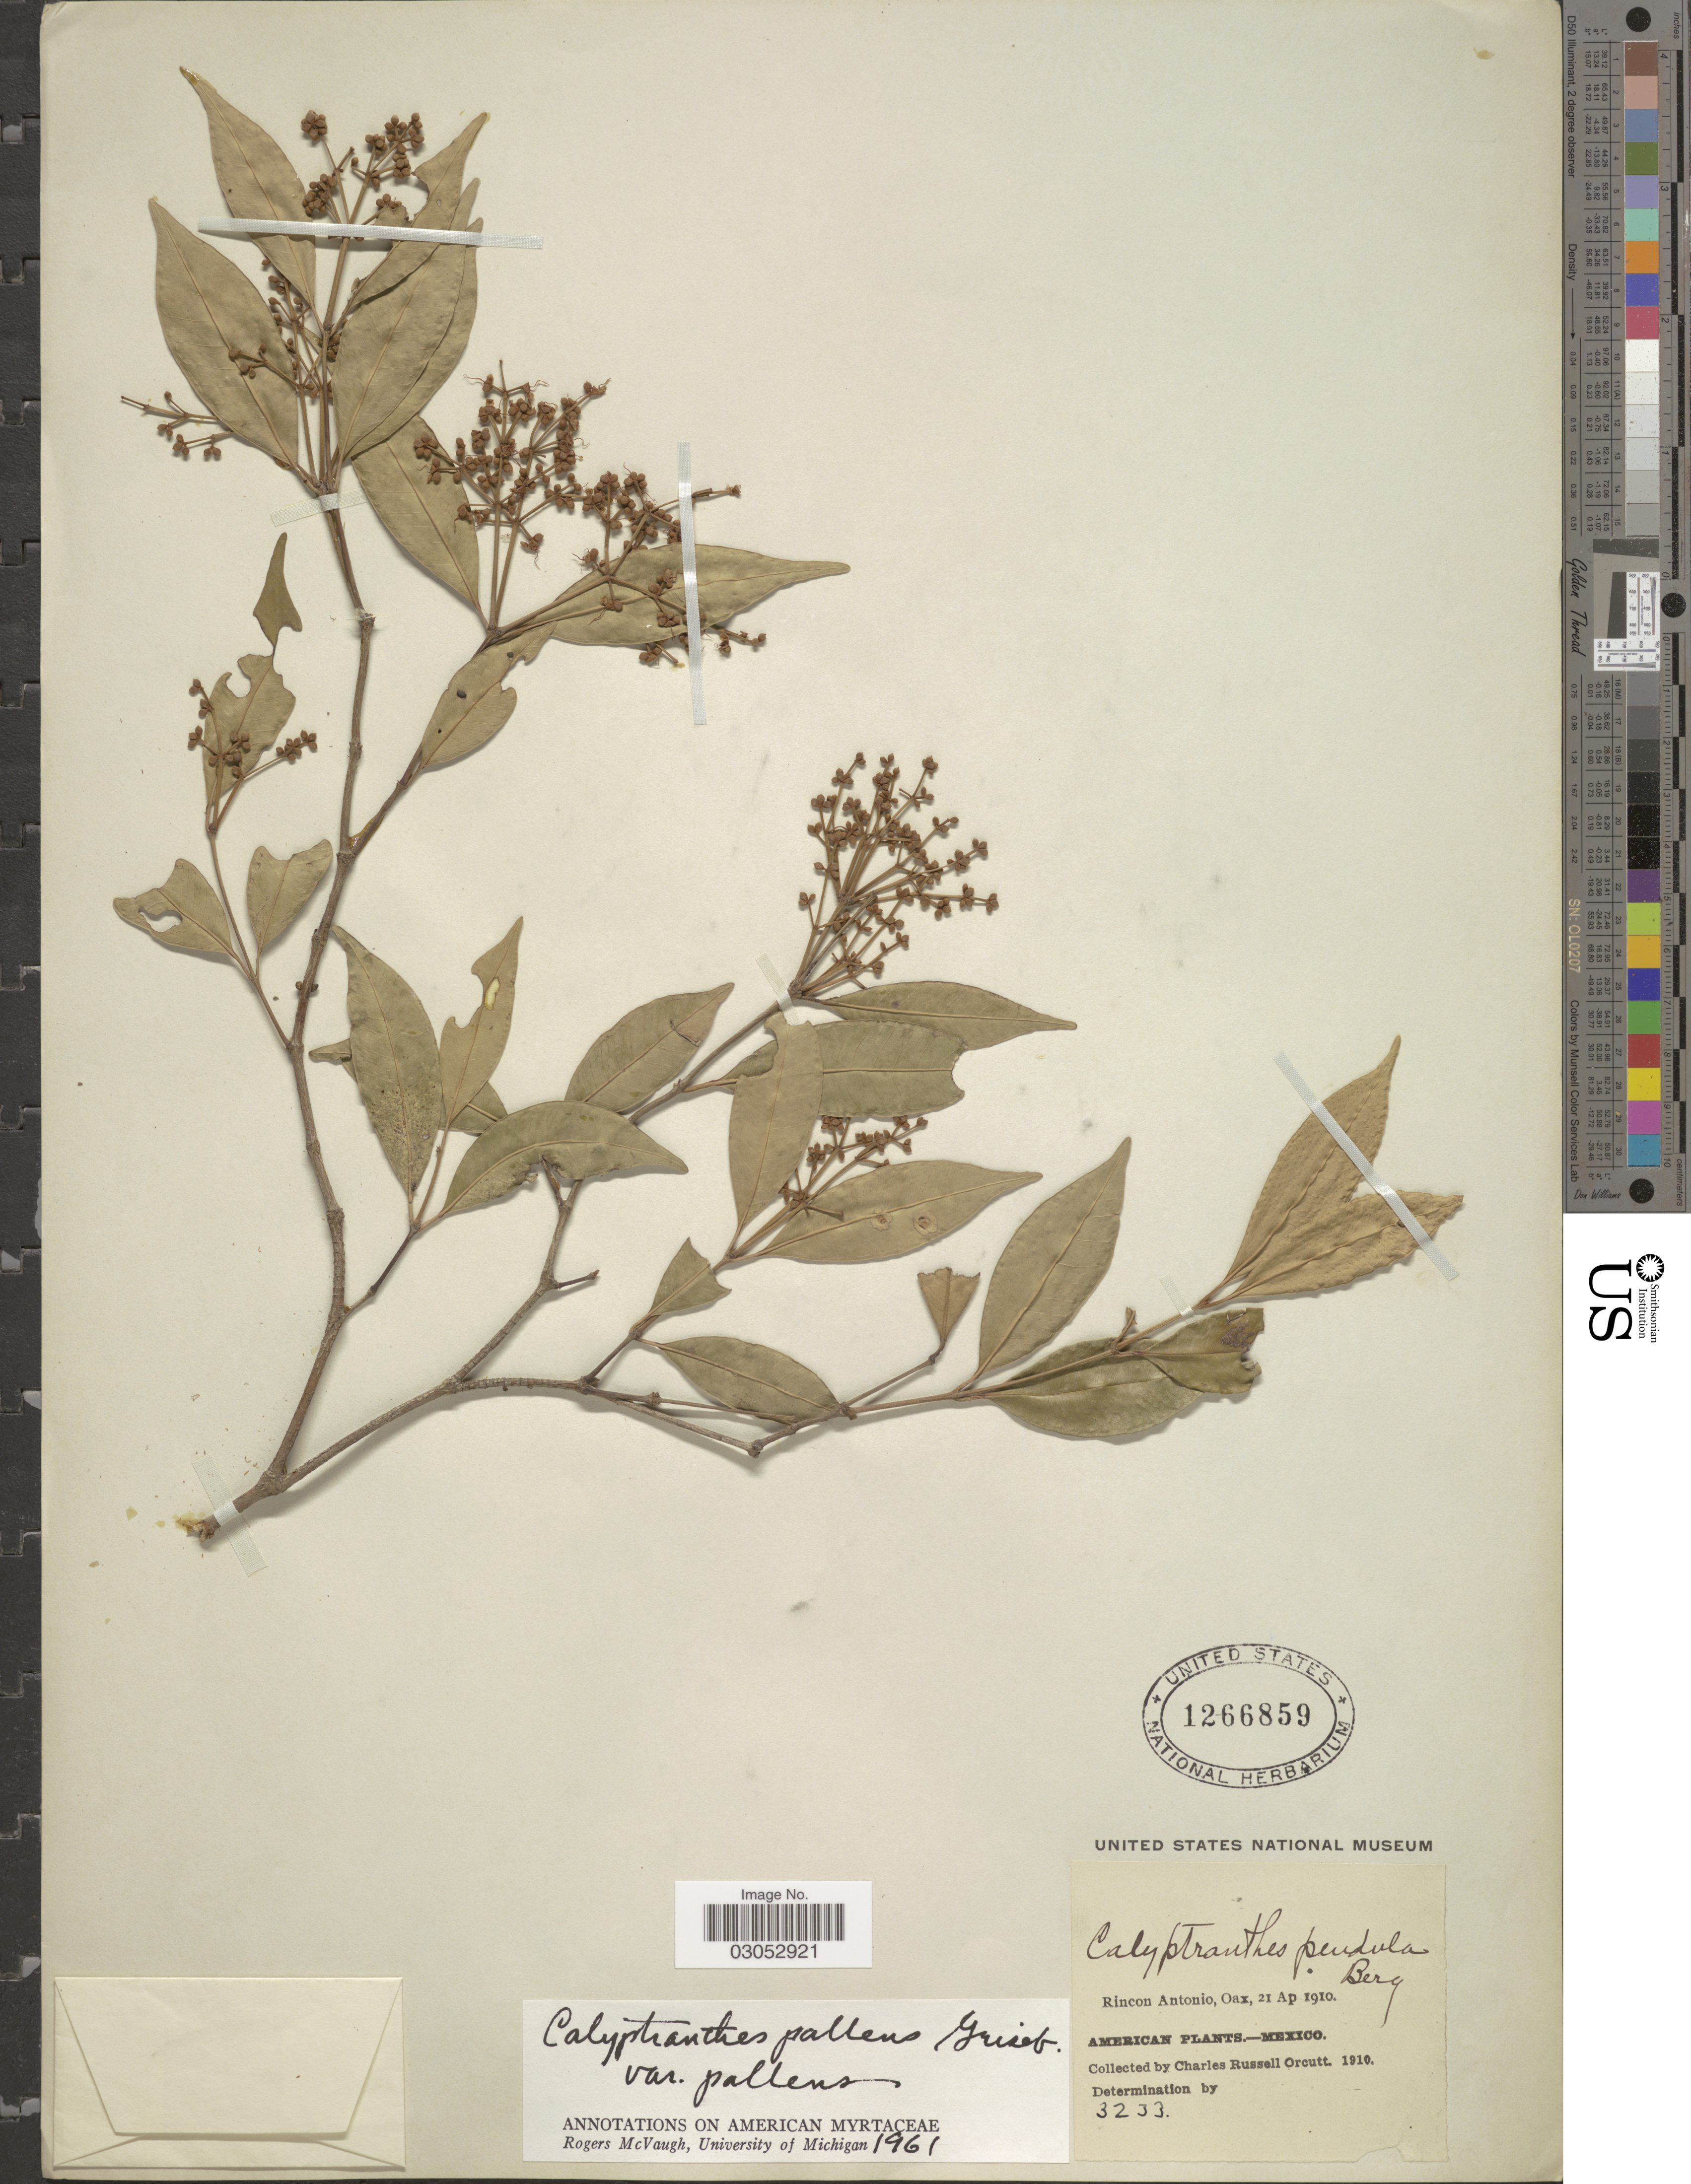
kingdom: Plantae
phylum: Tracheophyta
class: Magnoliopsida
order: Myrtales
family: Myrtaceae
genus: Myrcia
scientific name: Myrcia neopallens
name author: A.R. Lourenço & E. Lucas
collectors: C. R. Orcutt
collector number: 3233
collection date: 1910-04-21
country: Mexico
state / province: Oaxaca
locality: Rincon Antonio.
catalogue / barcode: US 1266859